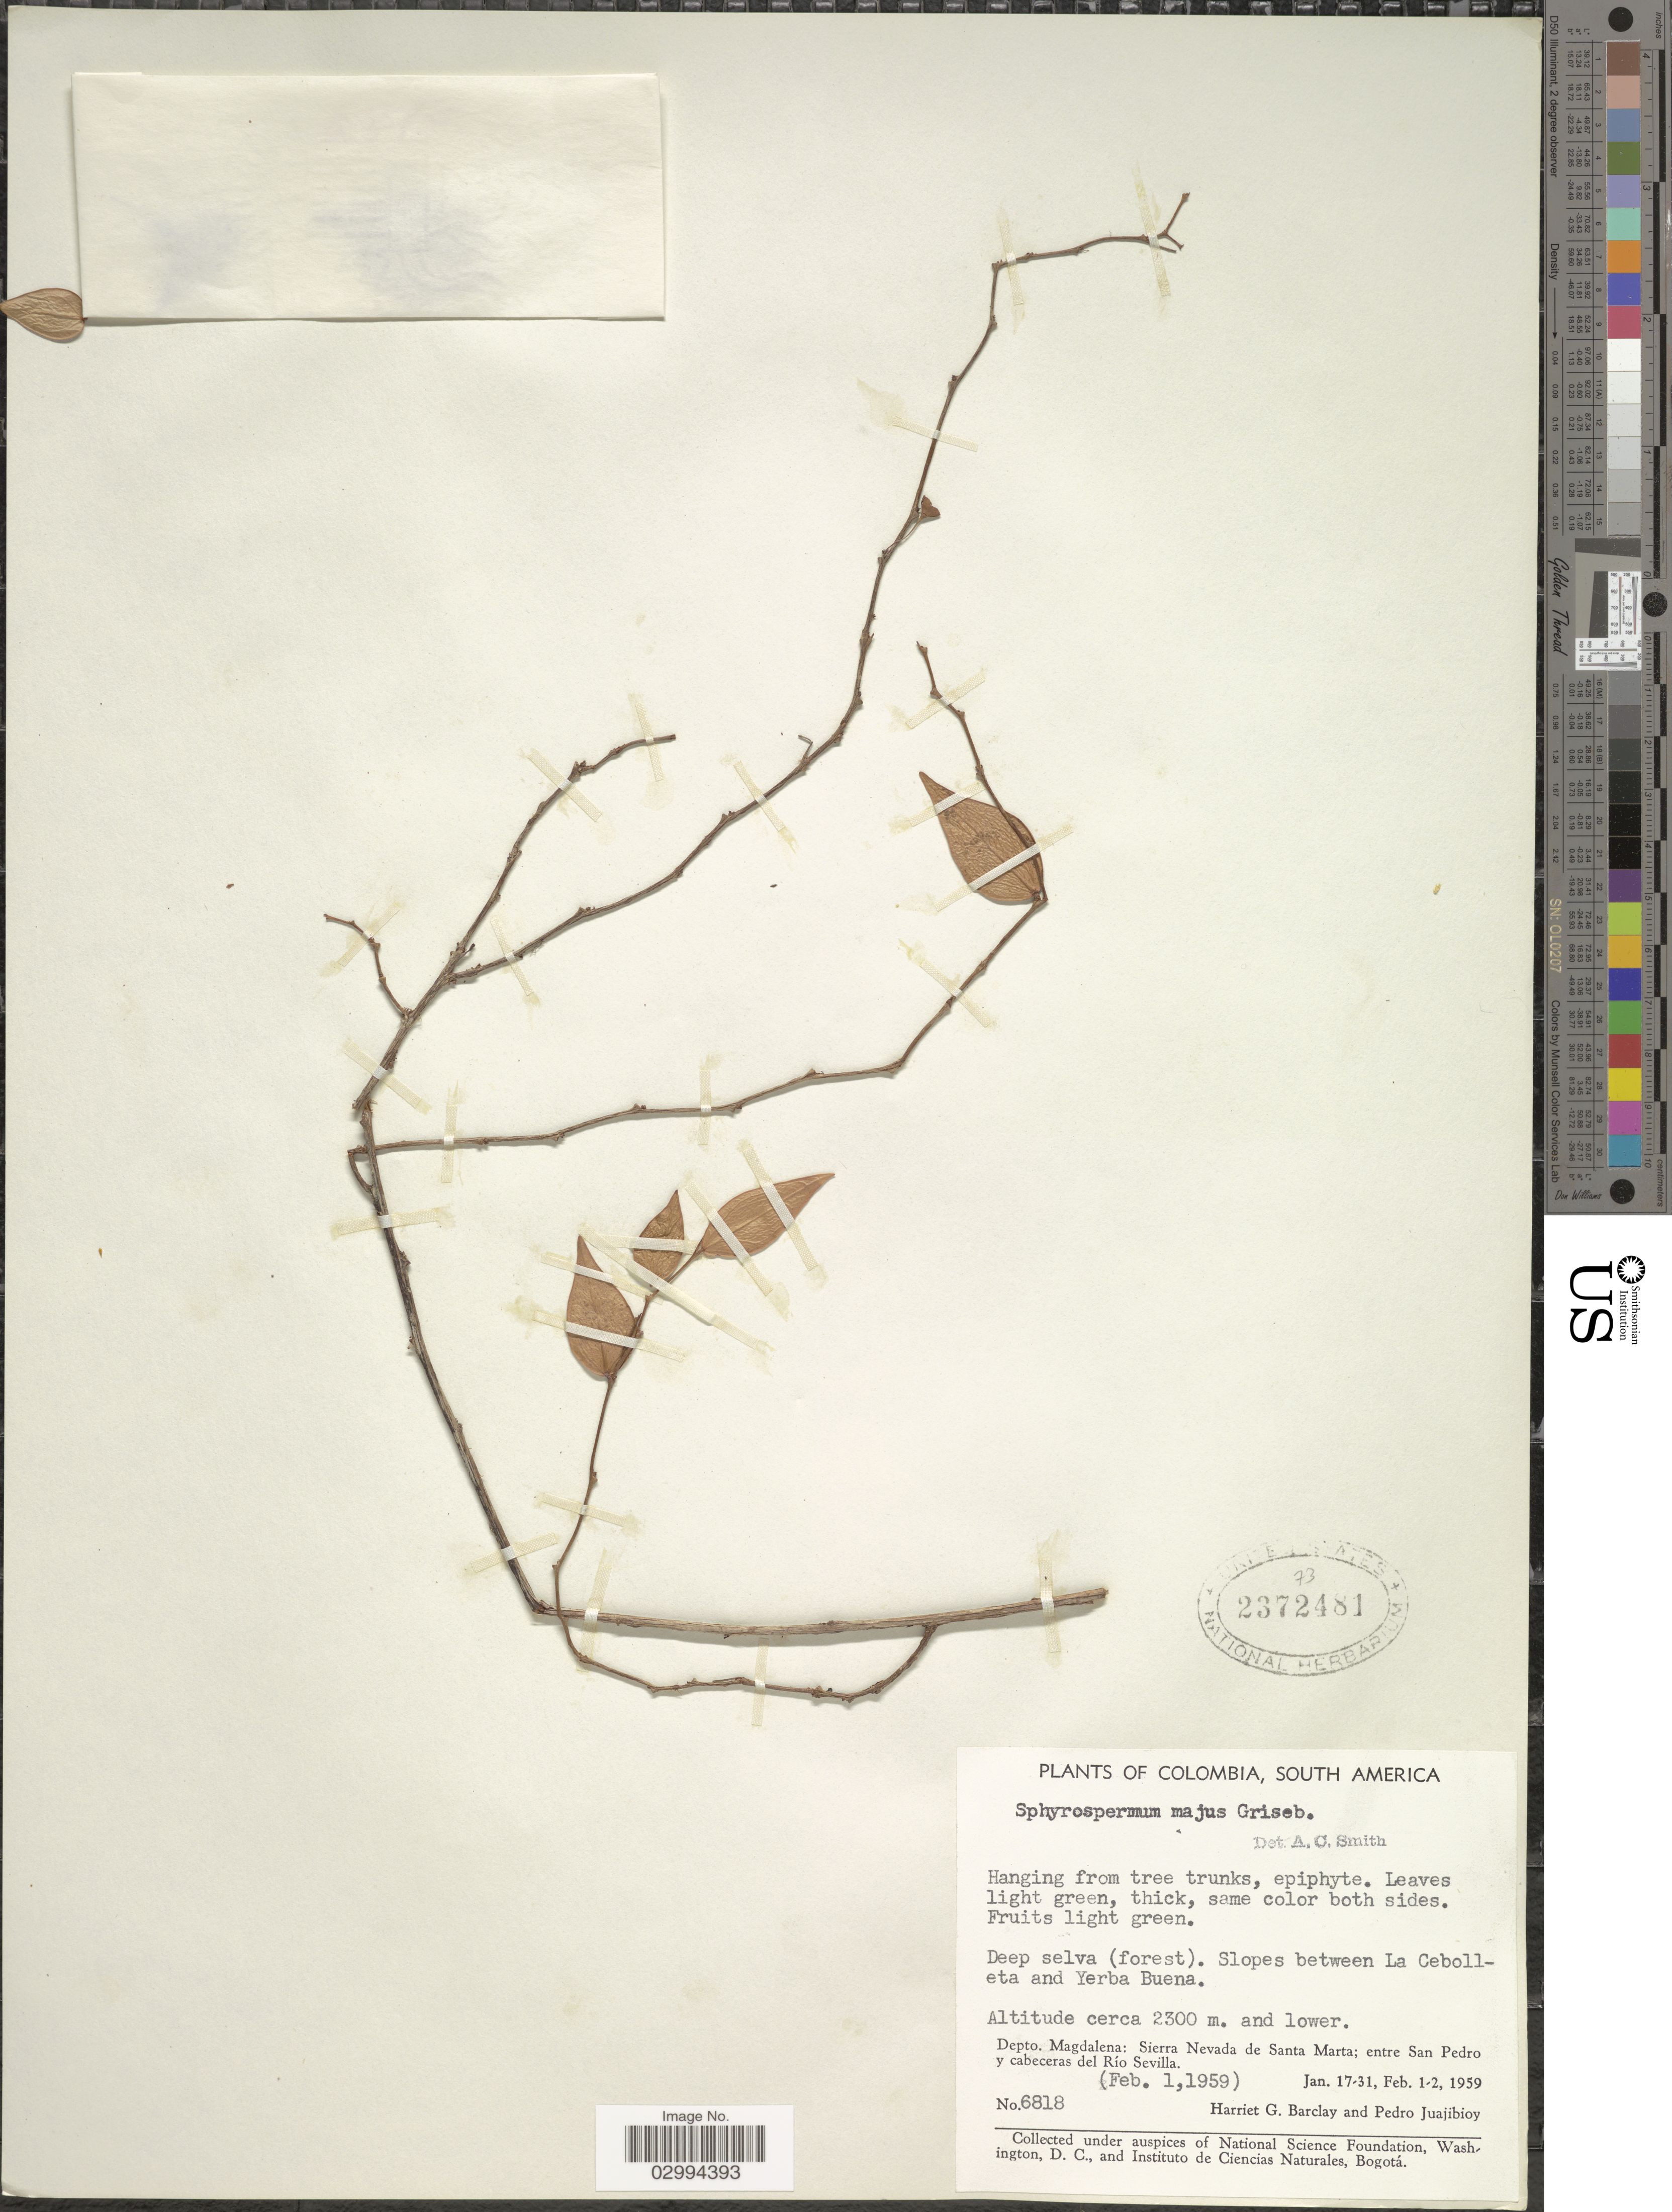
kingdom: Plantae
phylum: Tracheophyta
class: Magnoliopsida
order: Ericales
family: Ericaceae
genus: Sphyrospermum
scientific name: Sphyrospermum majus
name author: Griseb.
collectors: H. G. Barclay & P. Juajibioy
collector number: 6818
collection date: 1959-02-01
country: Colombia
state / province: Magdalena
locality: Slopes between La Cebolleta and Yerba Buena, Depto. Magdalena: Sierra Nevada de Santa Marta; entre San Pedro y cabeceras del Río Sevilla.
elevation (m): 2300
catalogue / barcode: US 2372481